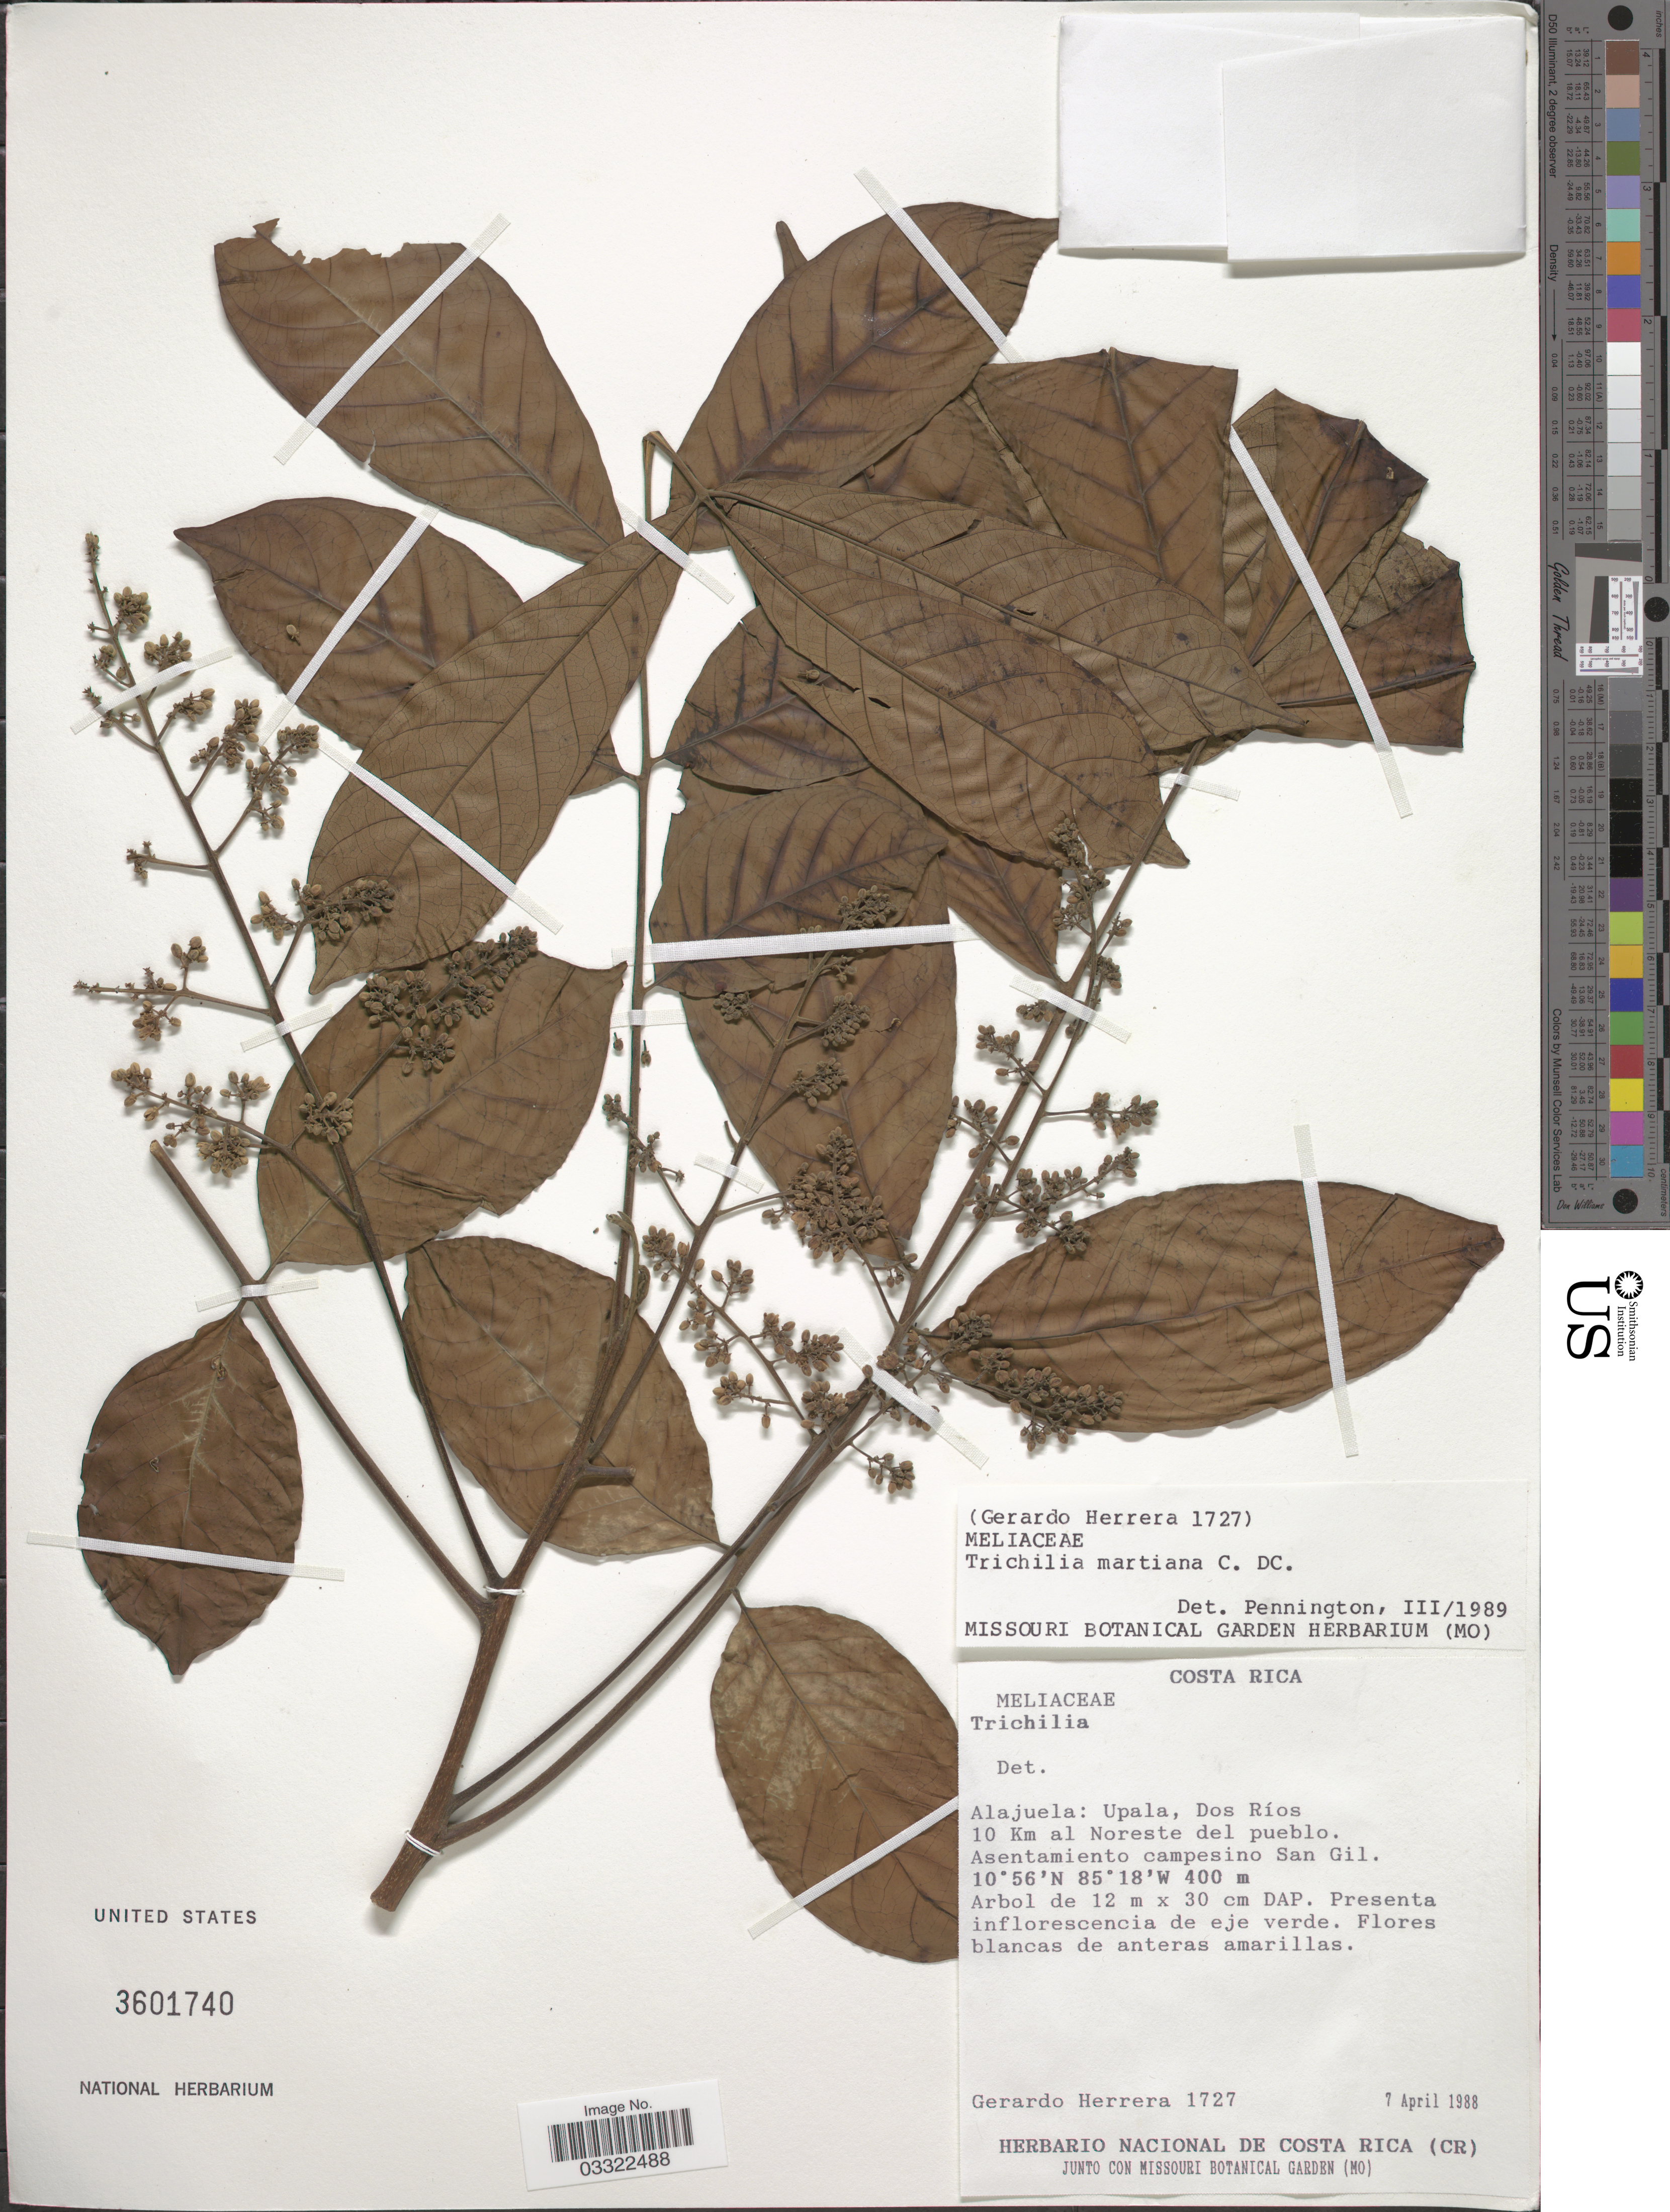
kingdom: Plantae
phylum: Tracheophyta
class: Magnoliopsida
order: Sapindales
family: Meliaceae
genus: Trichilia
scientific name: Trichilia martiana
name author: C. DC.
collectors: G. Herrera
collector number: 1727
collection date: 1988-04-07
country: Costa Rica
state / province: Alajuela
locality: Upala, Dos Ríos 10 Km al Noreste del pubelo. Asentamiento campesino San Gil.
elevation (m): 400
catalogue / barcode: US 3601740